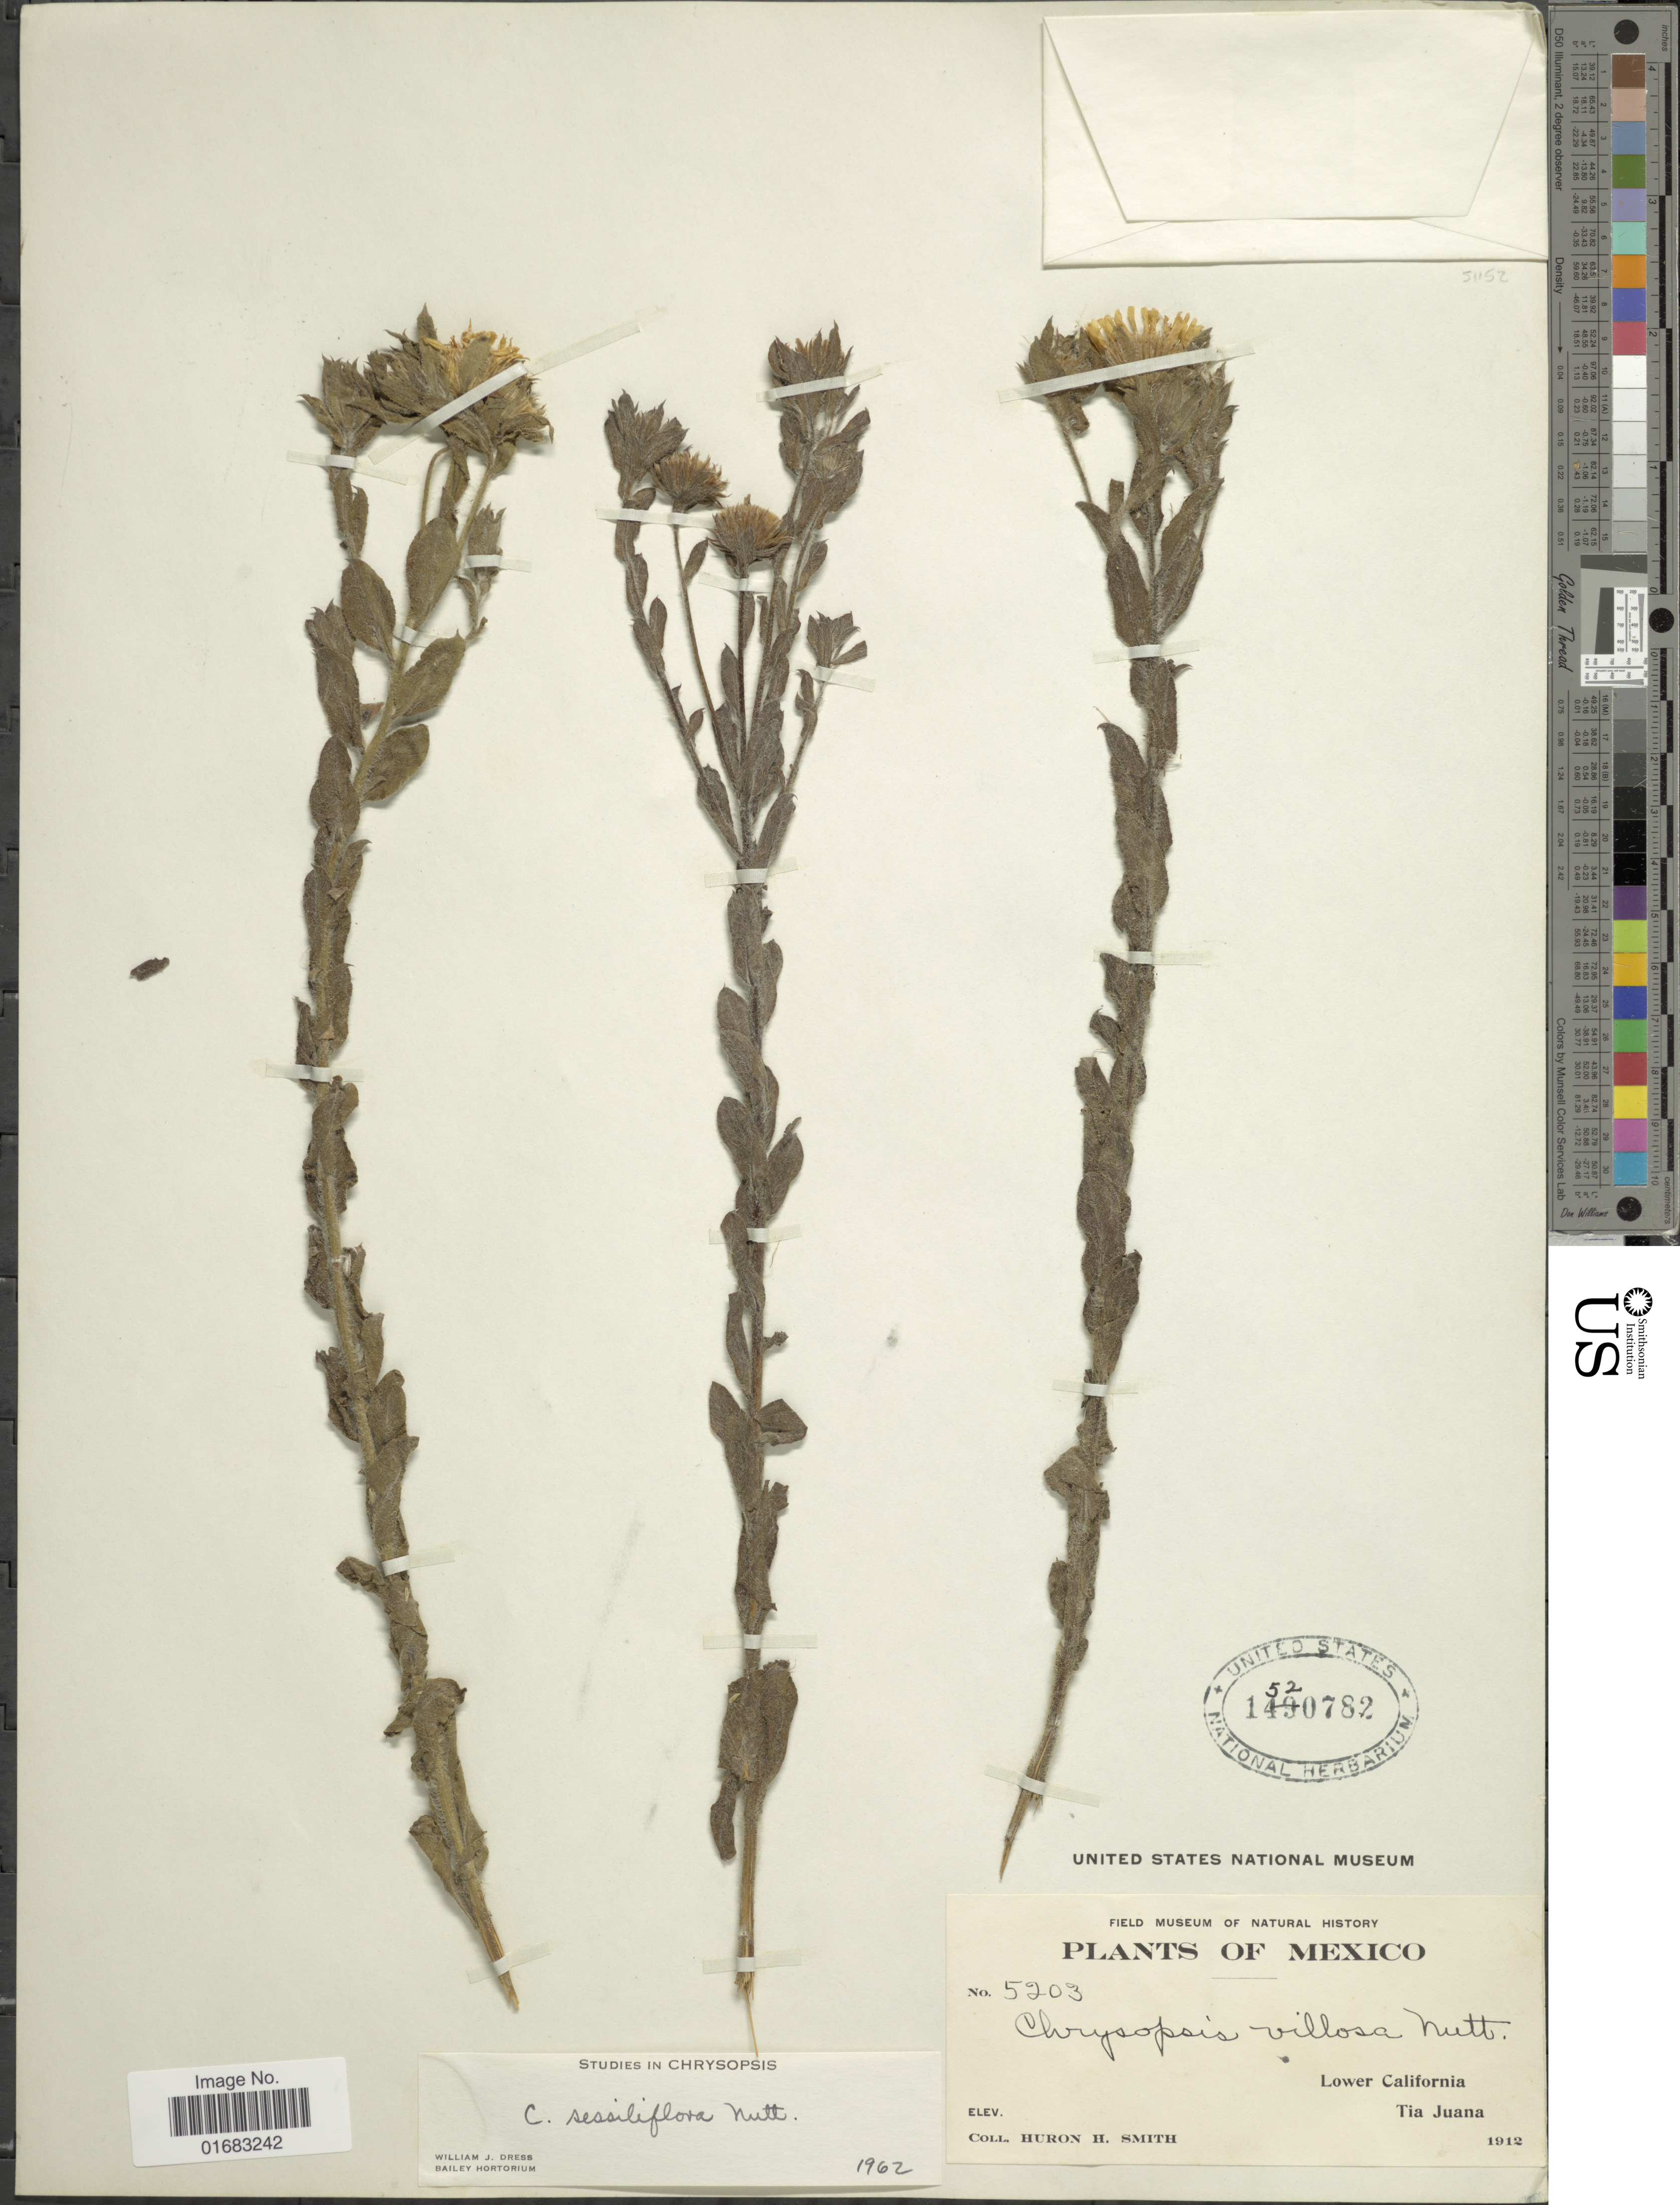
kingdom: Plantae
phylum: Tracheophyta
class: Magnoliopsida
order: Asterales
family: Asteraceae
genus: Heterotheca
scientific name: Heterotheca sessiliflora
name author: (Nutt.) Shinners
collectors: Huron H. Smith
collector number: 5203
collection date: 1912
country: Mexico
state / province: Baja California Sur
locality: Mexico. Lower California. Tia Juana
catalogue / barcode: US 1520782